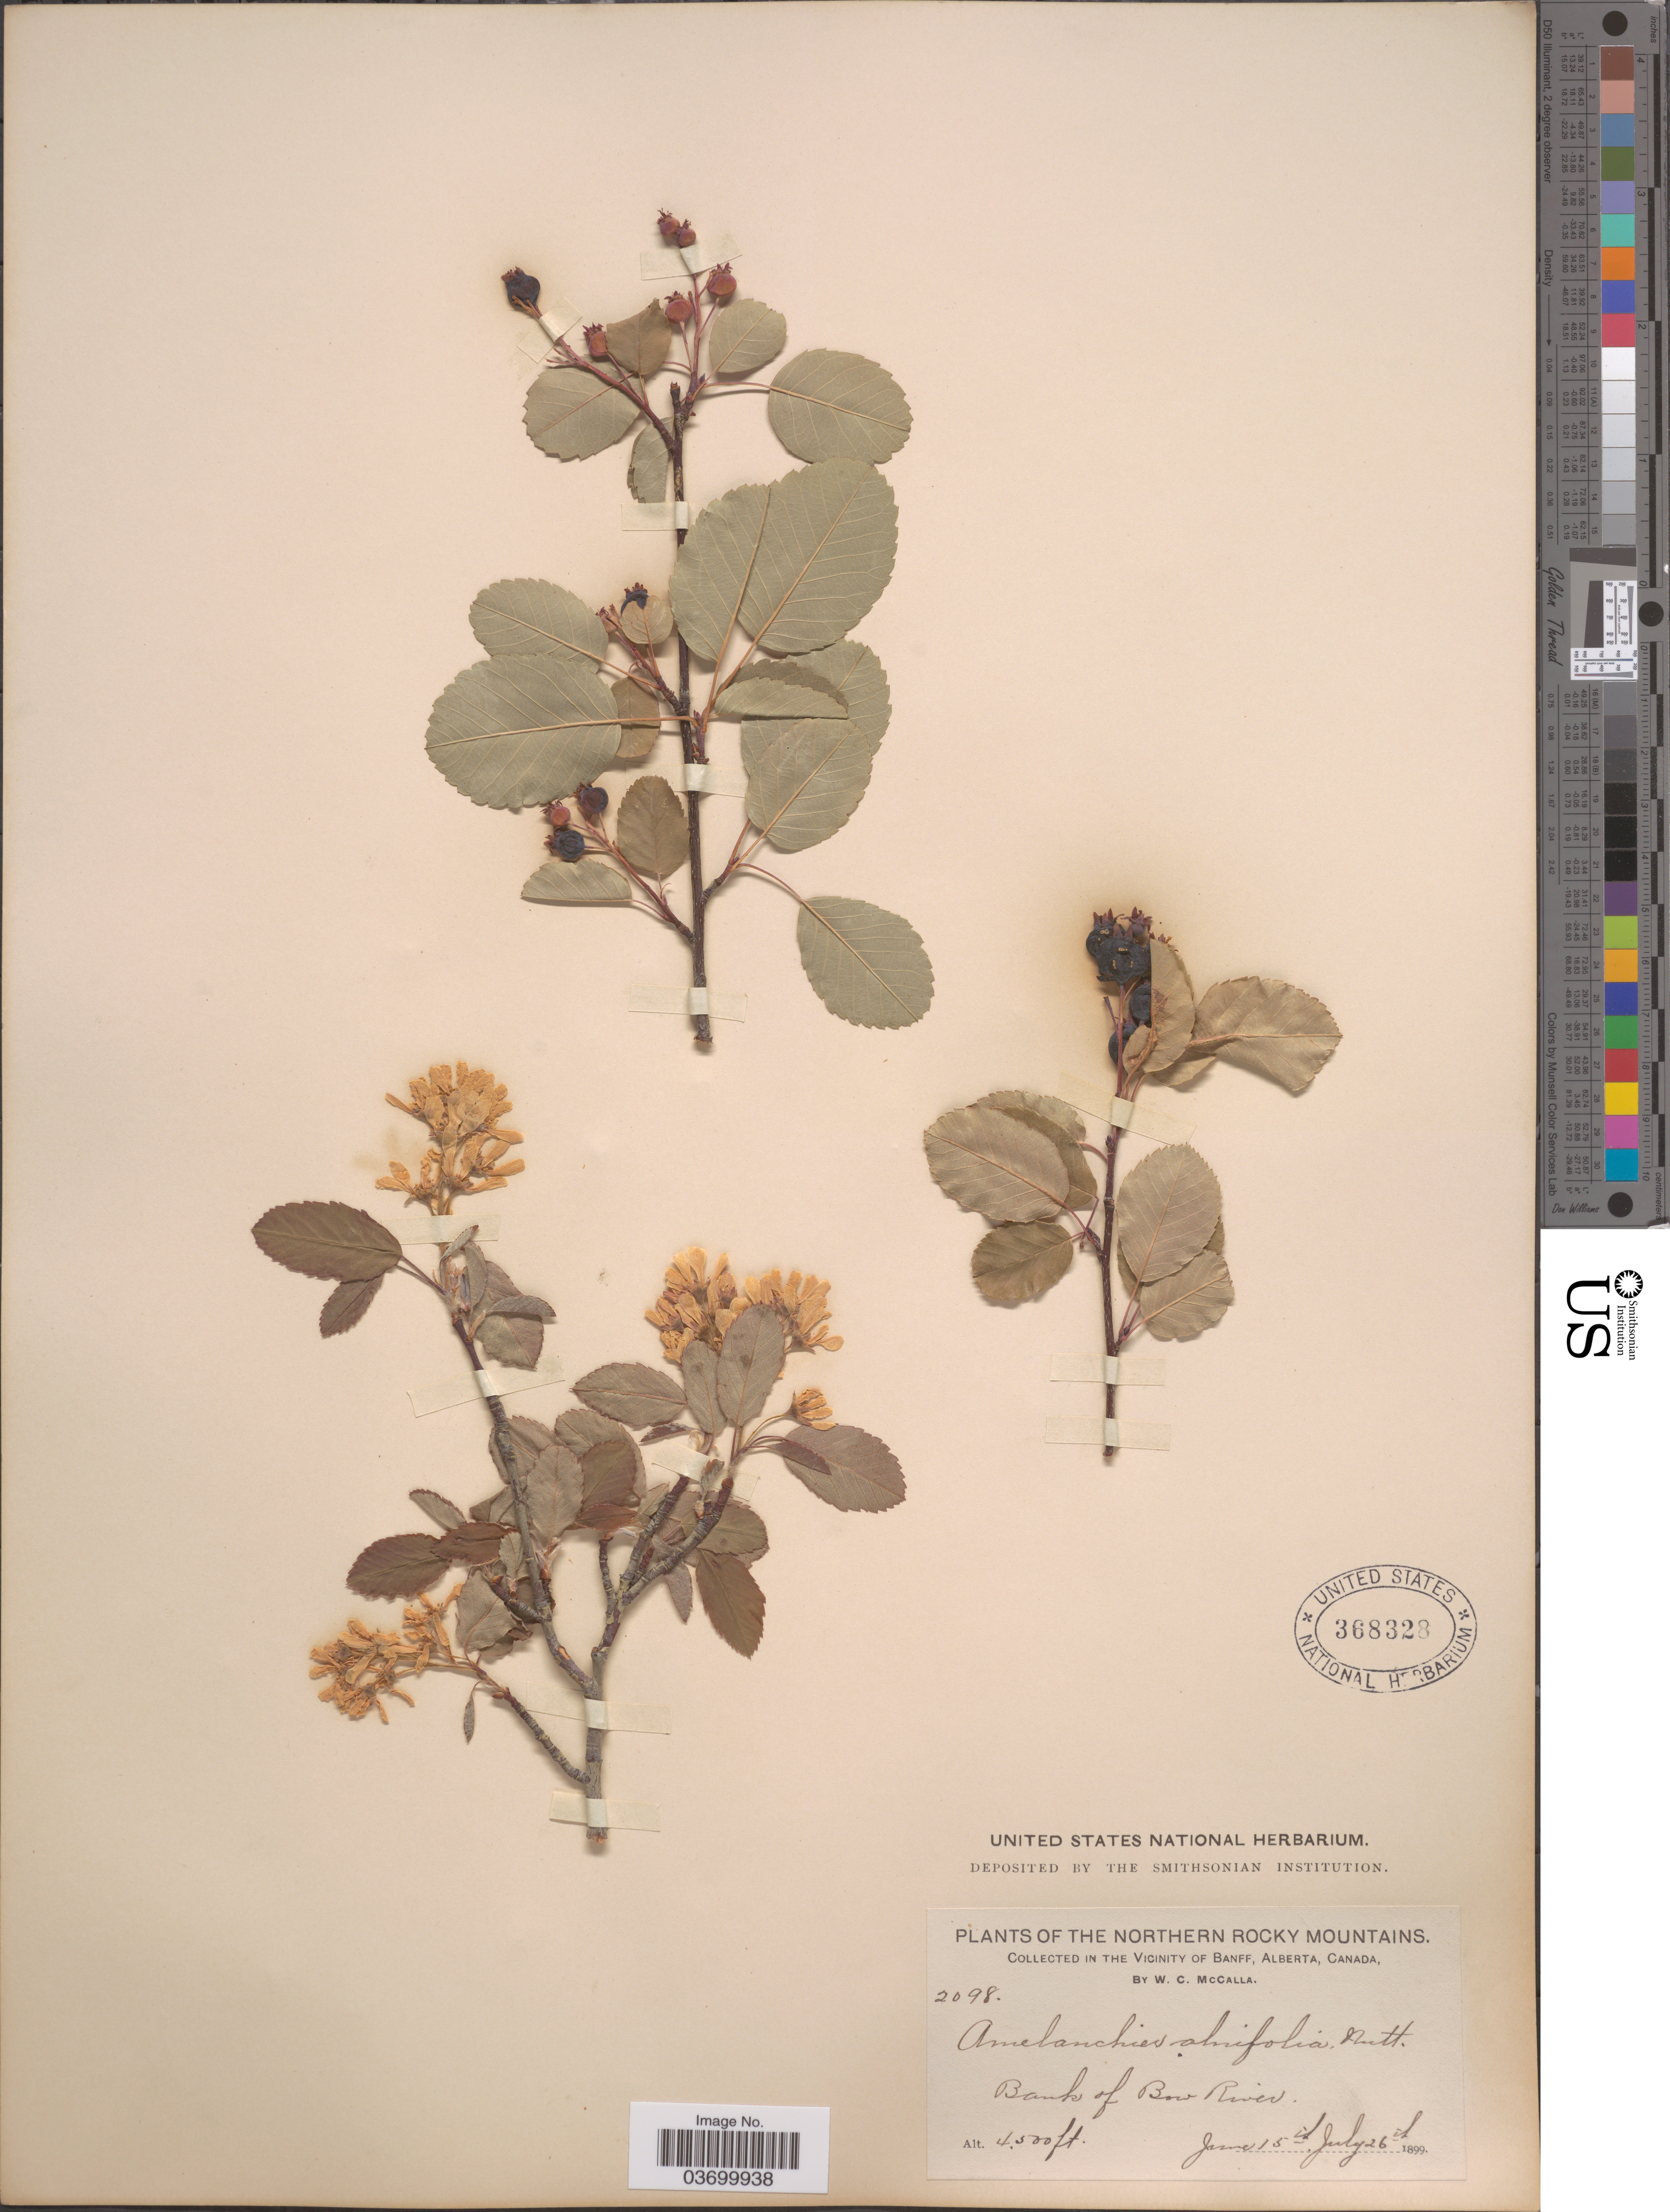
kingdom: Plantae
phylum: Tracheophyta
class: Magnoliopsida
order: Rosales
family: Rosaceae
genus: Amelanchier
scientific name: Amelanchier alnifolia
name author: (Nutt.) Nutt. ex M. Roem.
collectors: W. McCalla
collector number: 2098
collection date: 1899-06-15/1899-07-26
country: Canada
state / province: Alberta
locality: Northern Rocky Mountains. In the Vicinity of Baniff. Bank of Bow River.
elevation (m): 1372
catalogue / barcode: US 368328